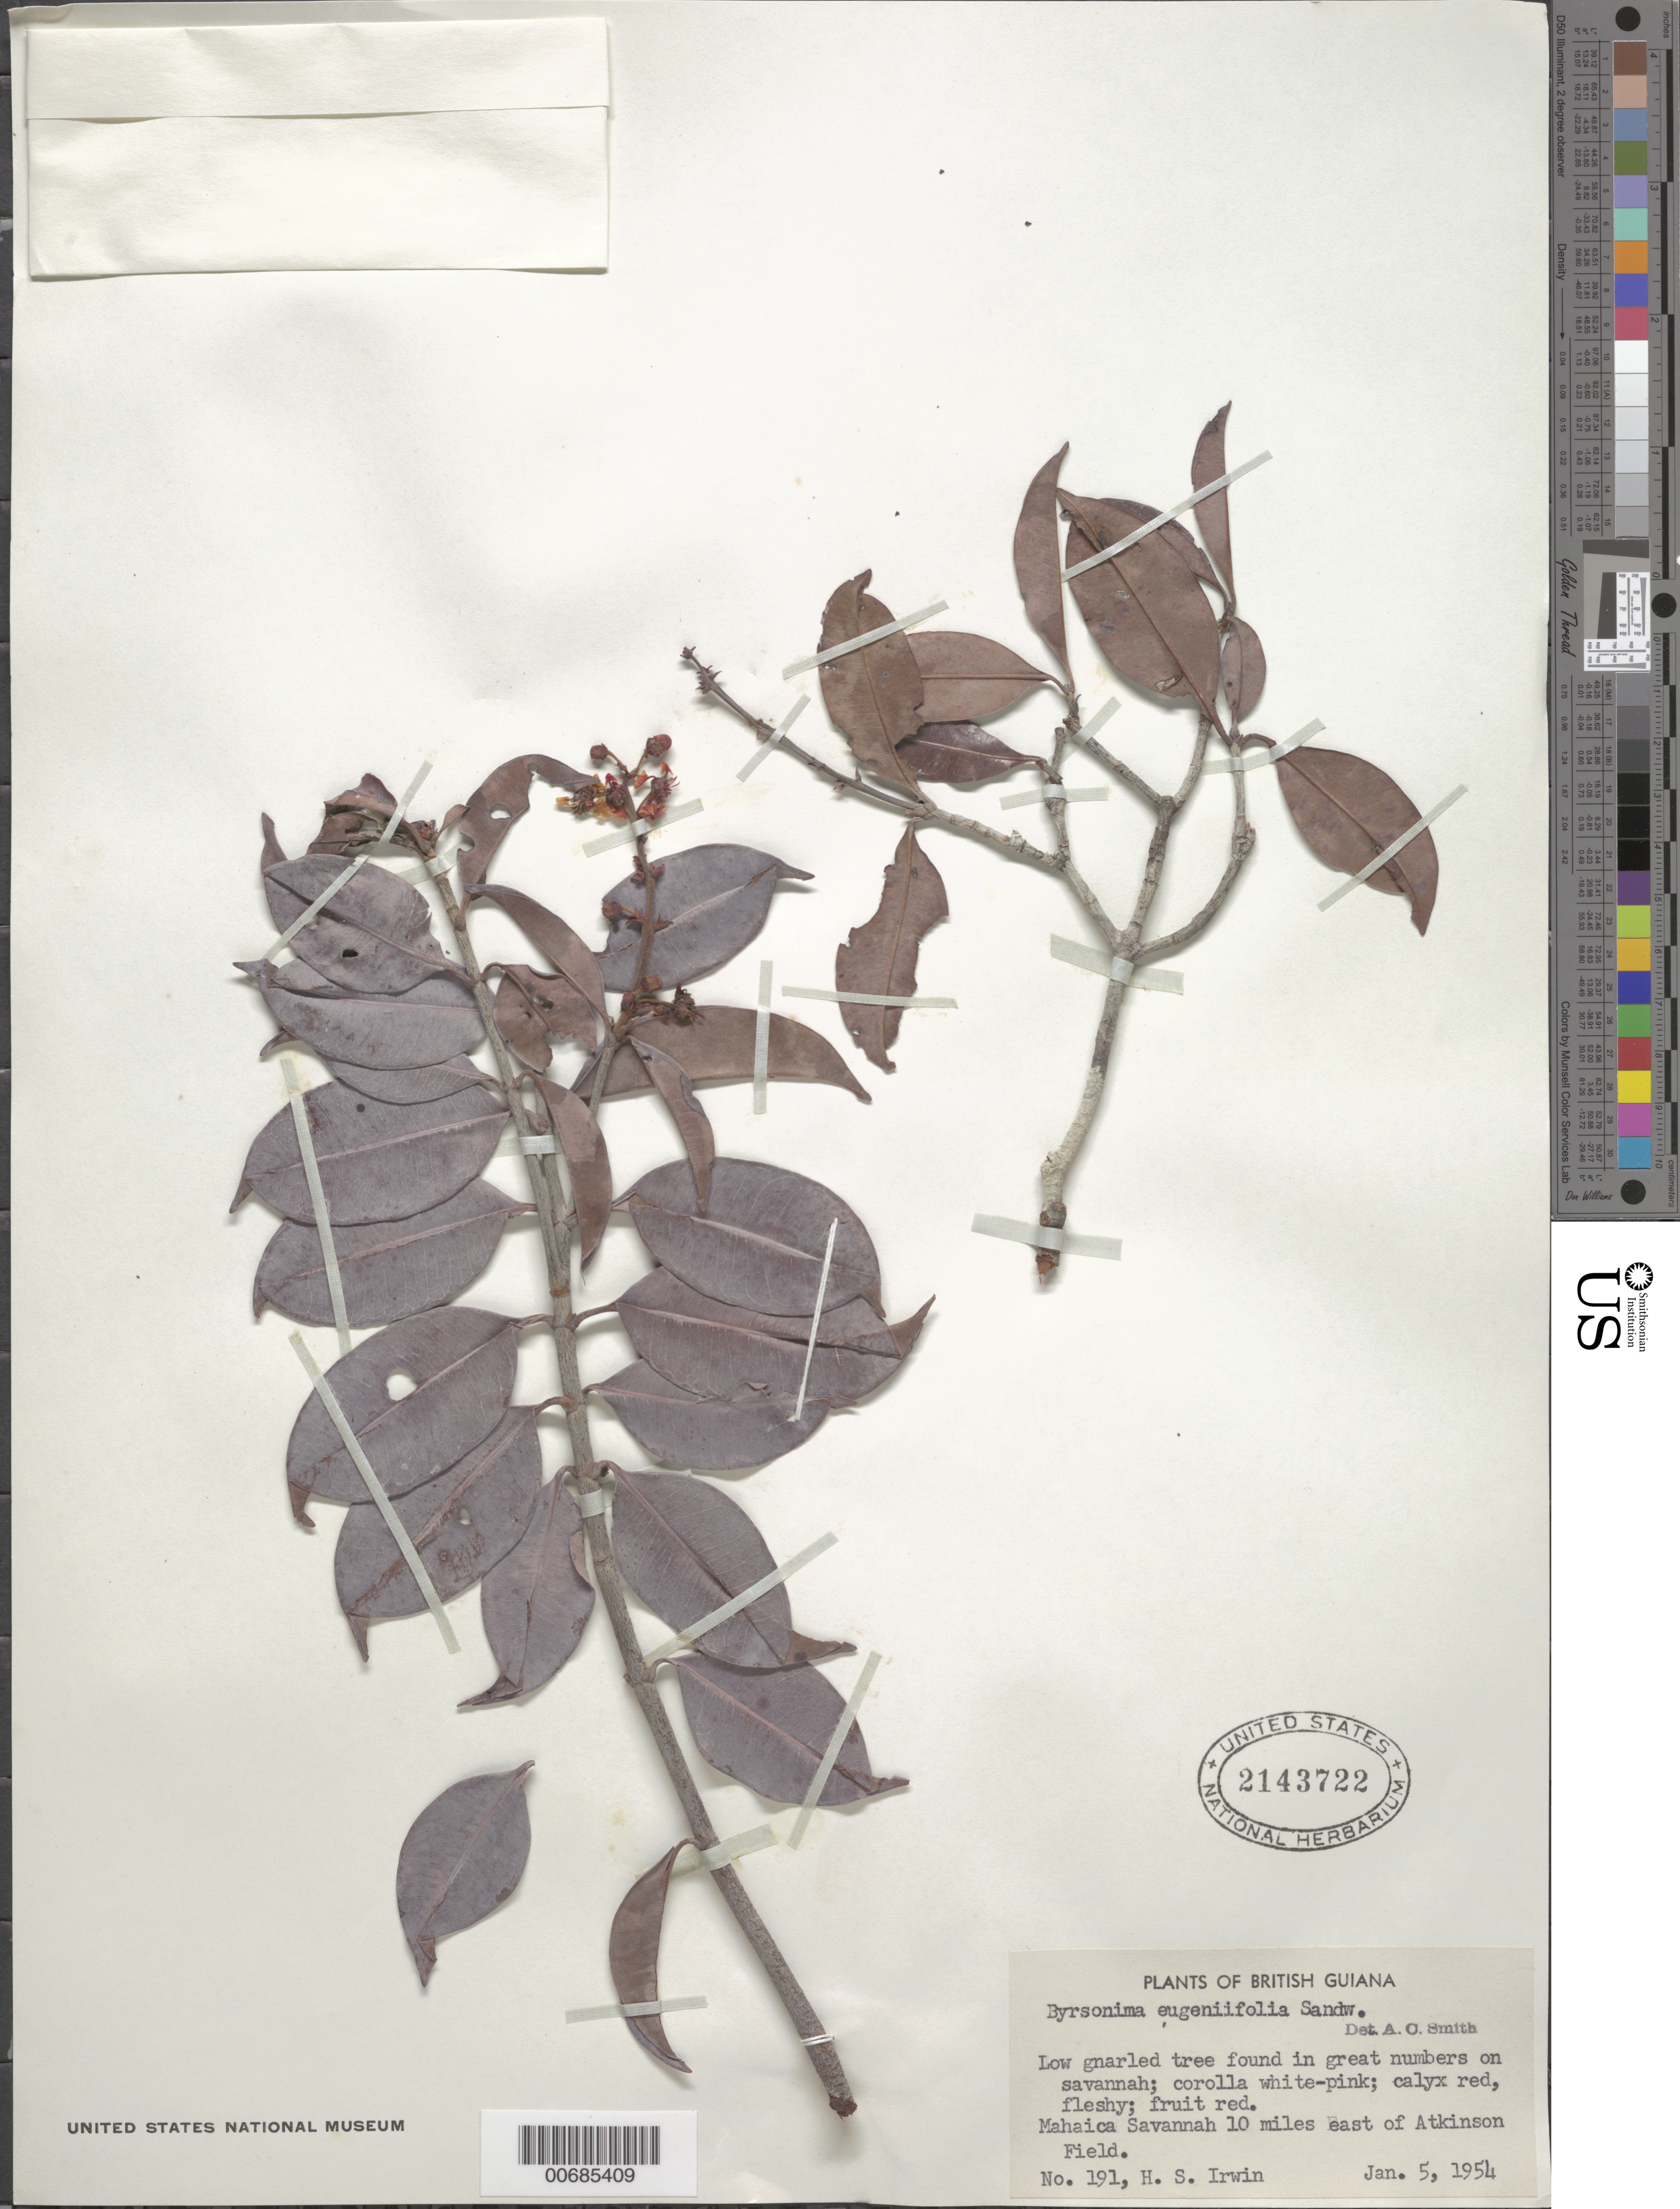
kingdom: Plantae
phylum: Tracheophyta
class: Magnoliopsida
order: Malpighiales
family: Malpighiaceae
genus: Byrsonima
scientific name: Byrsonima eugeniifolia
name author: Sandwith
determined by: Smith, A. C.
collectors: H. Irwin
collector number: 191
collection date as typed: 5-Jan-54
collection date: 1954-01-05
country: Guyana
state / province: Demerara-Mahaica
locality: Mahaica Savannah, 10 miles east of Atkinson Field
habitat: Savanna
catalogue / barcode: US 2143722